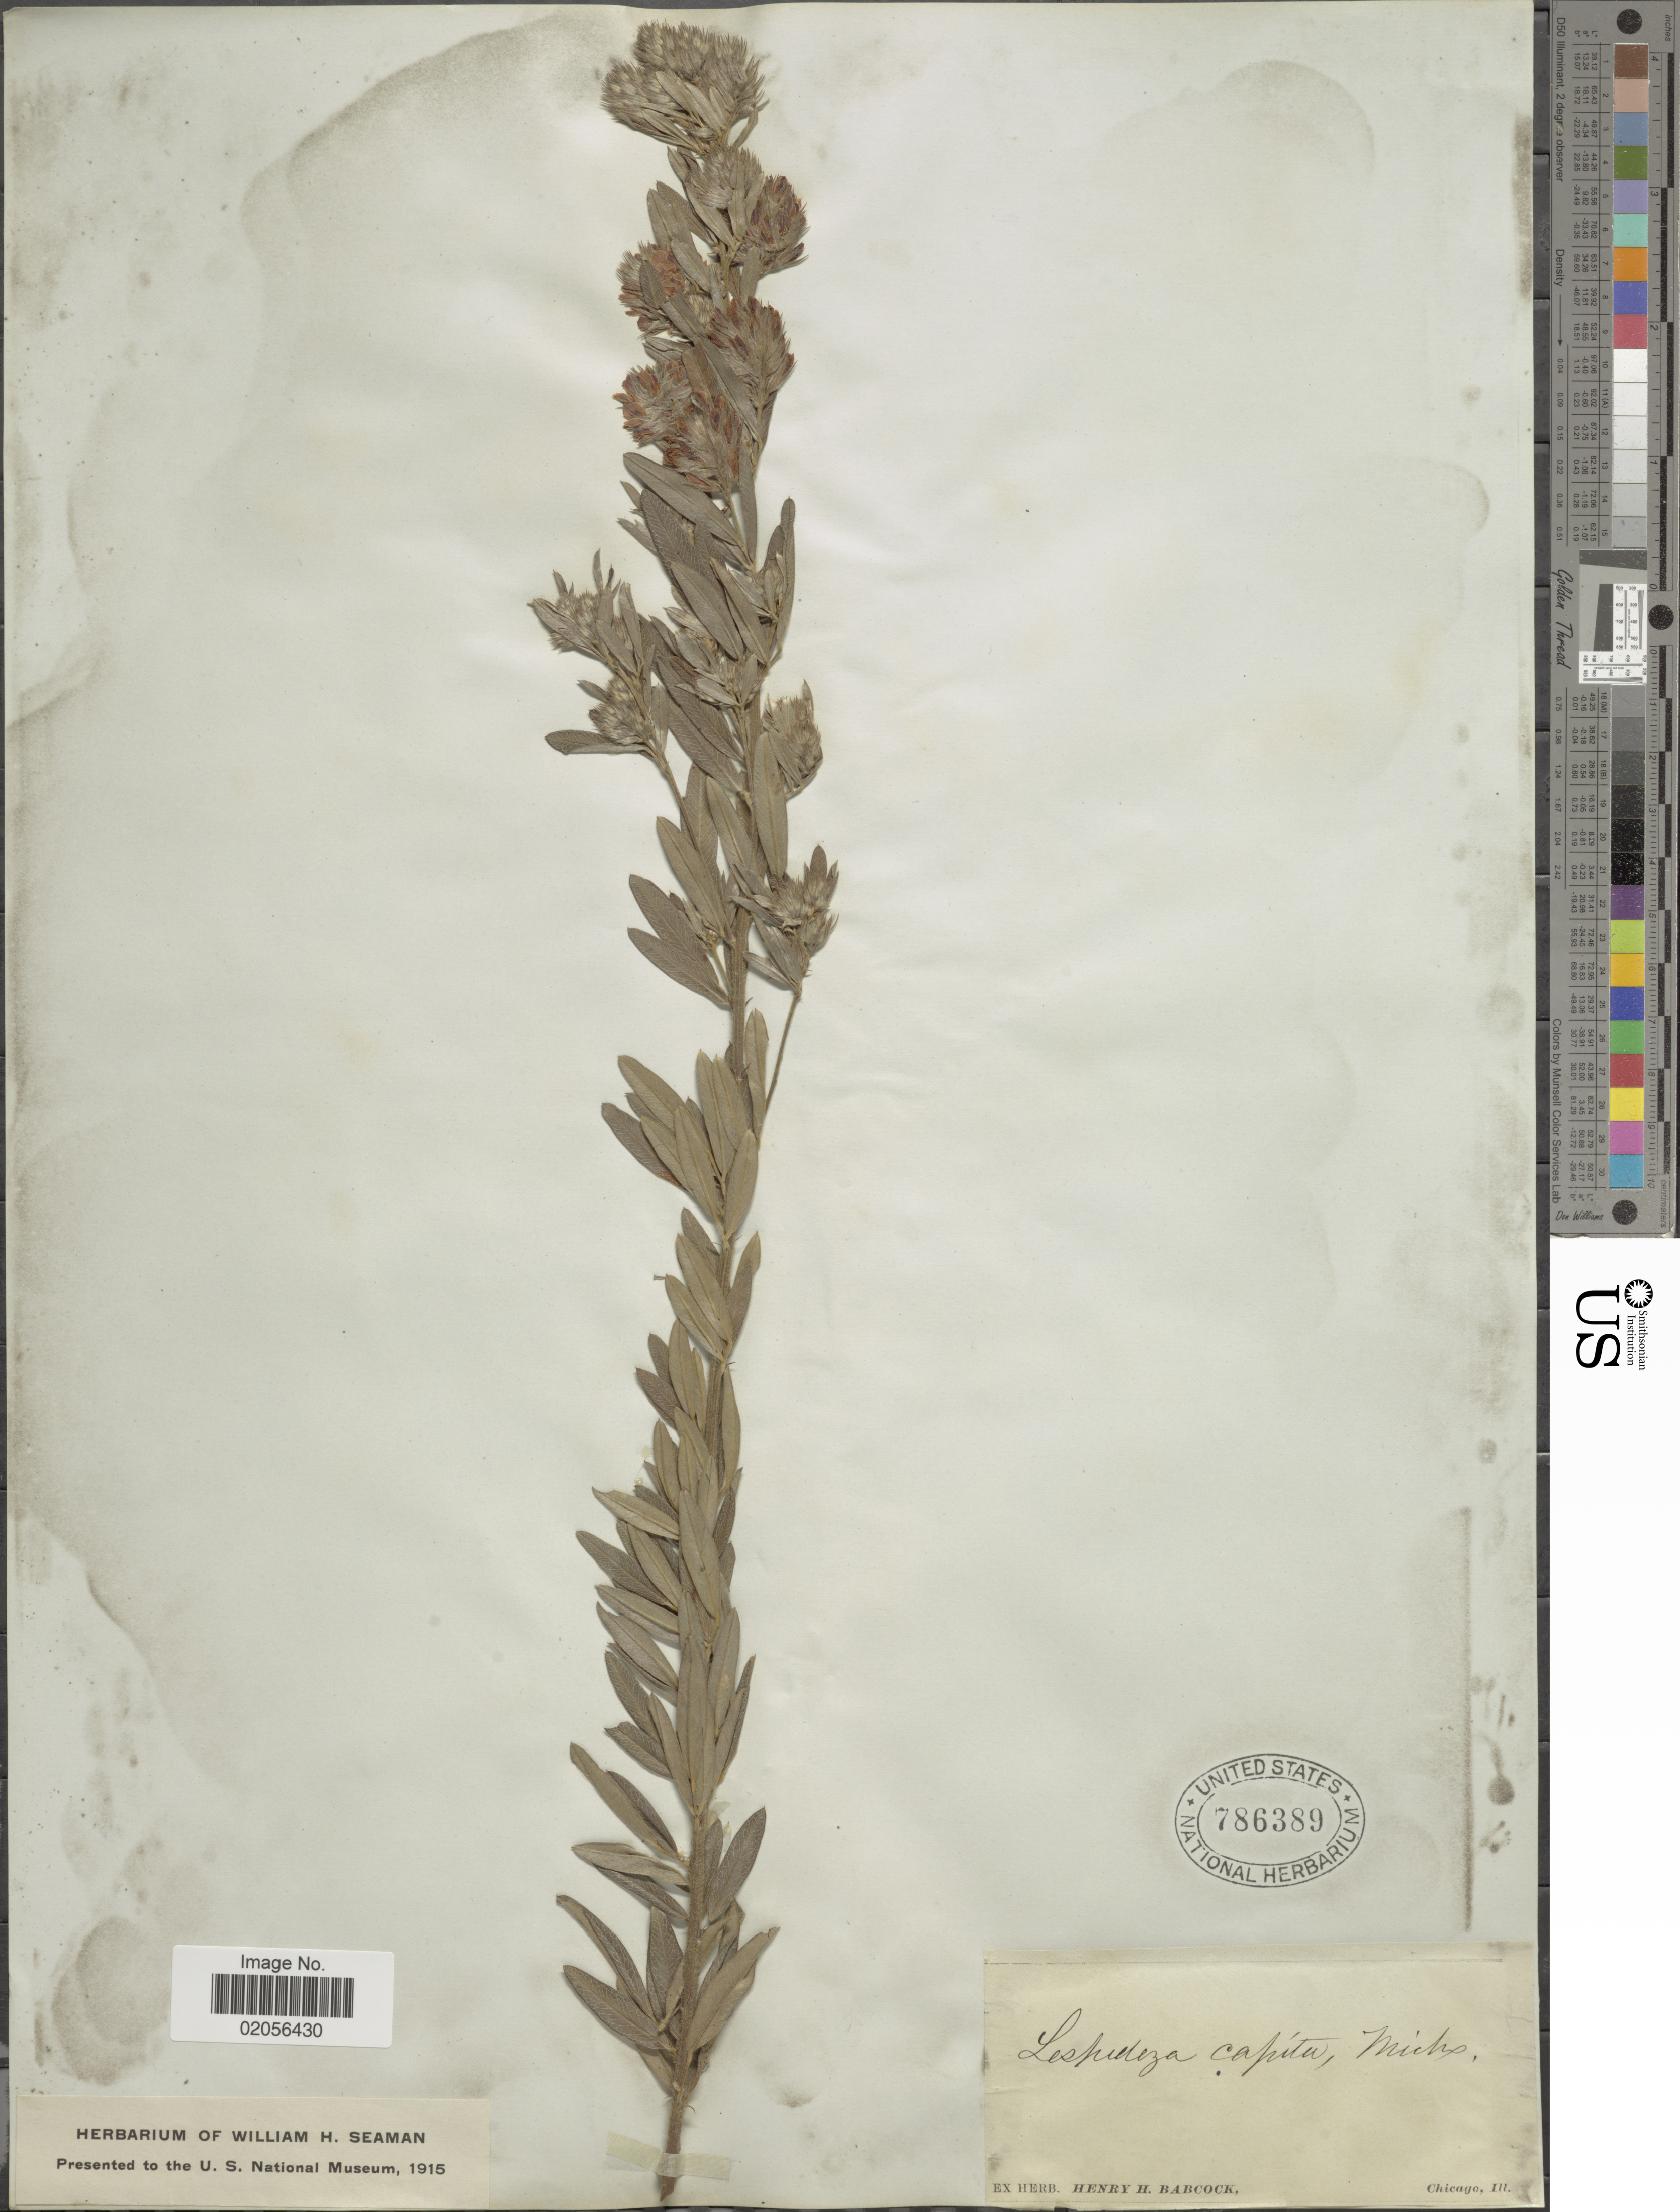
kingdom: Plantae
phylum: Tracheophyta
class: Magnoliopsida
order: Fabales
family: Fabaceae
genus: Lespedeza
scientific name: Lespedeza capitata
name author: Michx.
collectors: ex herb. Henry Homes Babcock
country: United States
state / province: Illinois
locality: Chicago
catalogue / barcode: US 786389